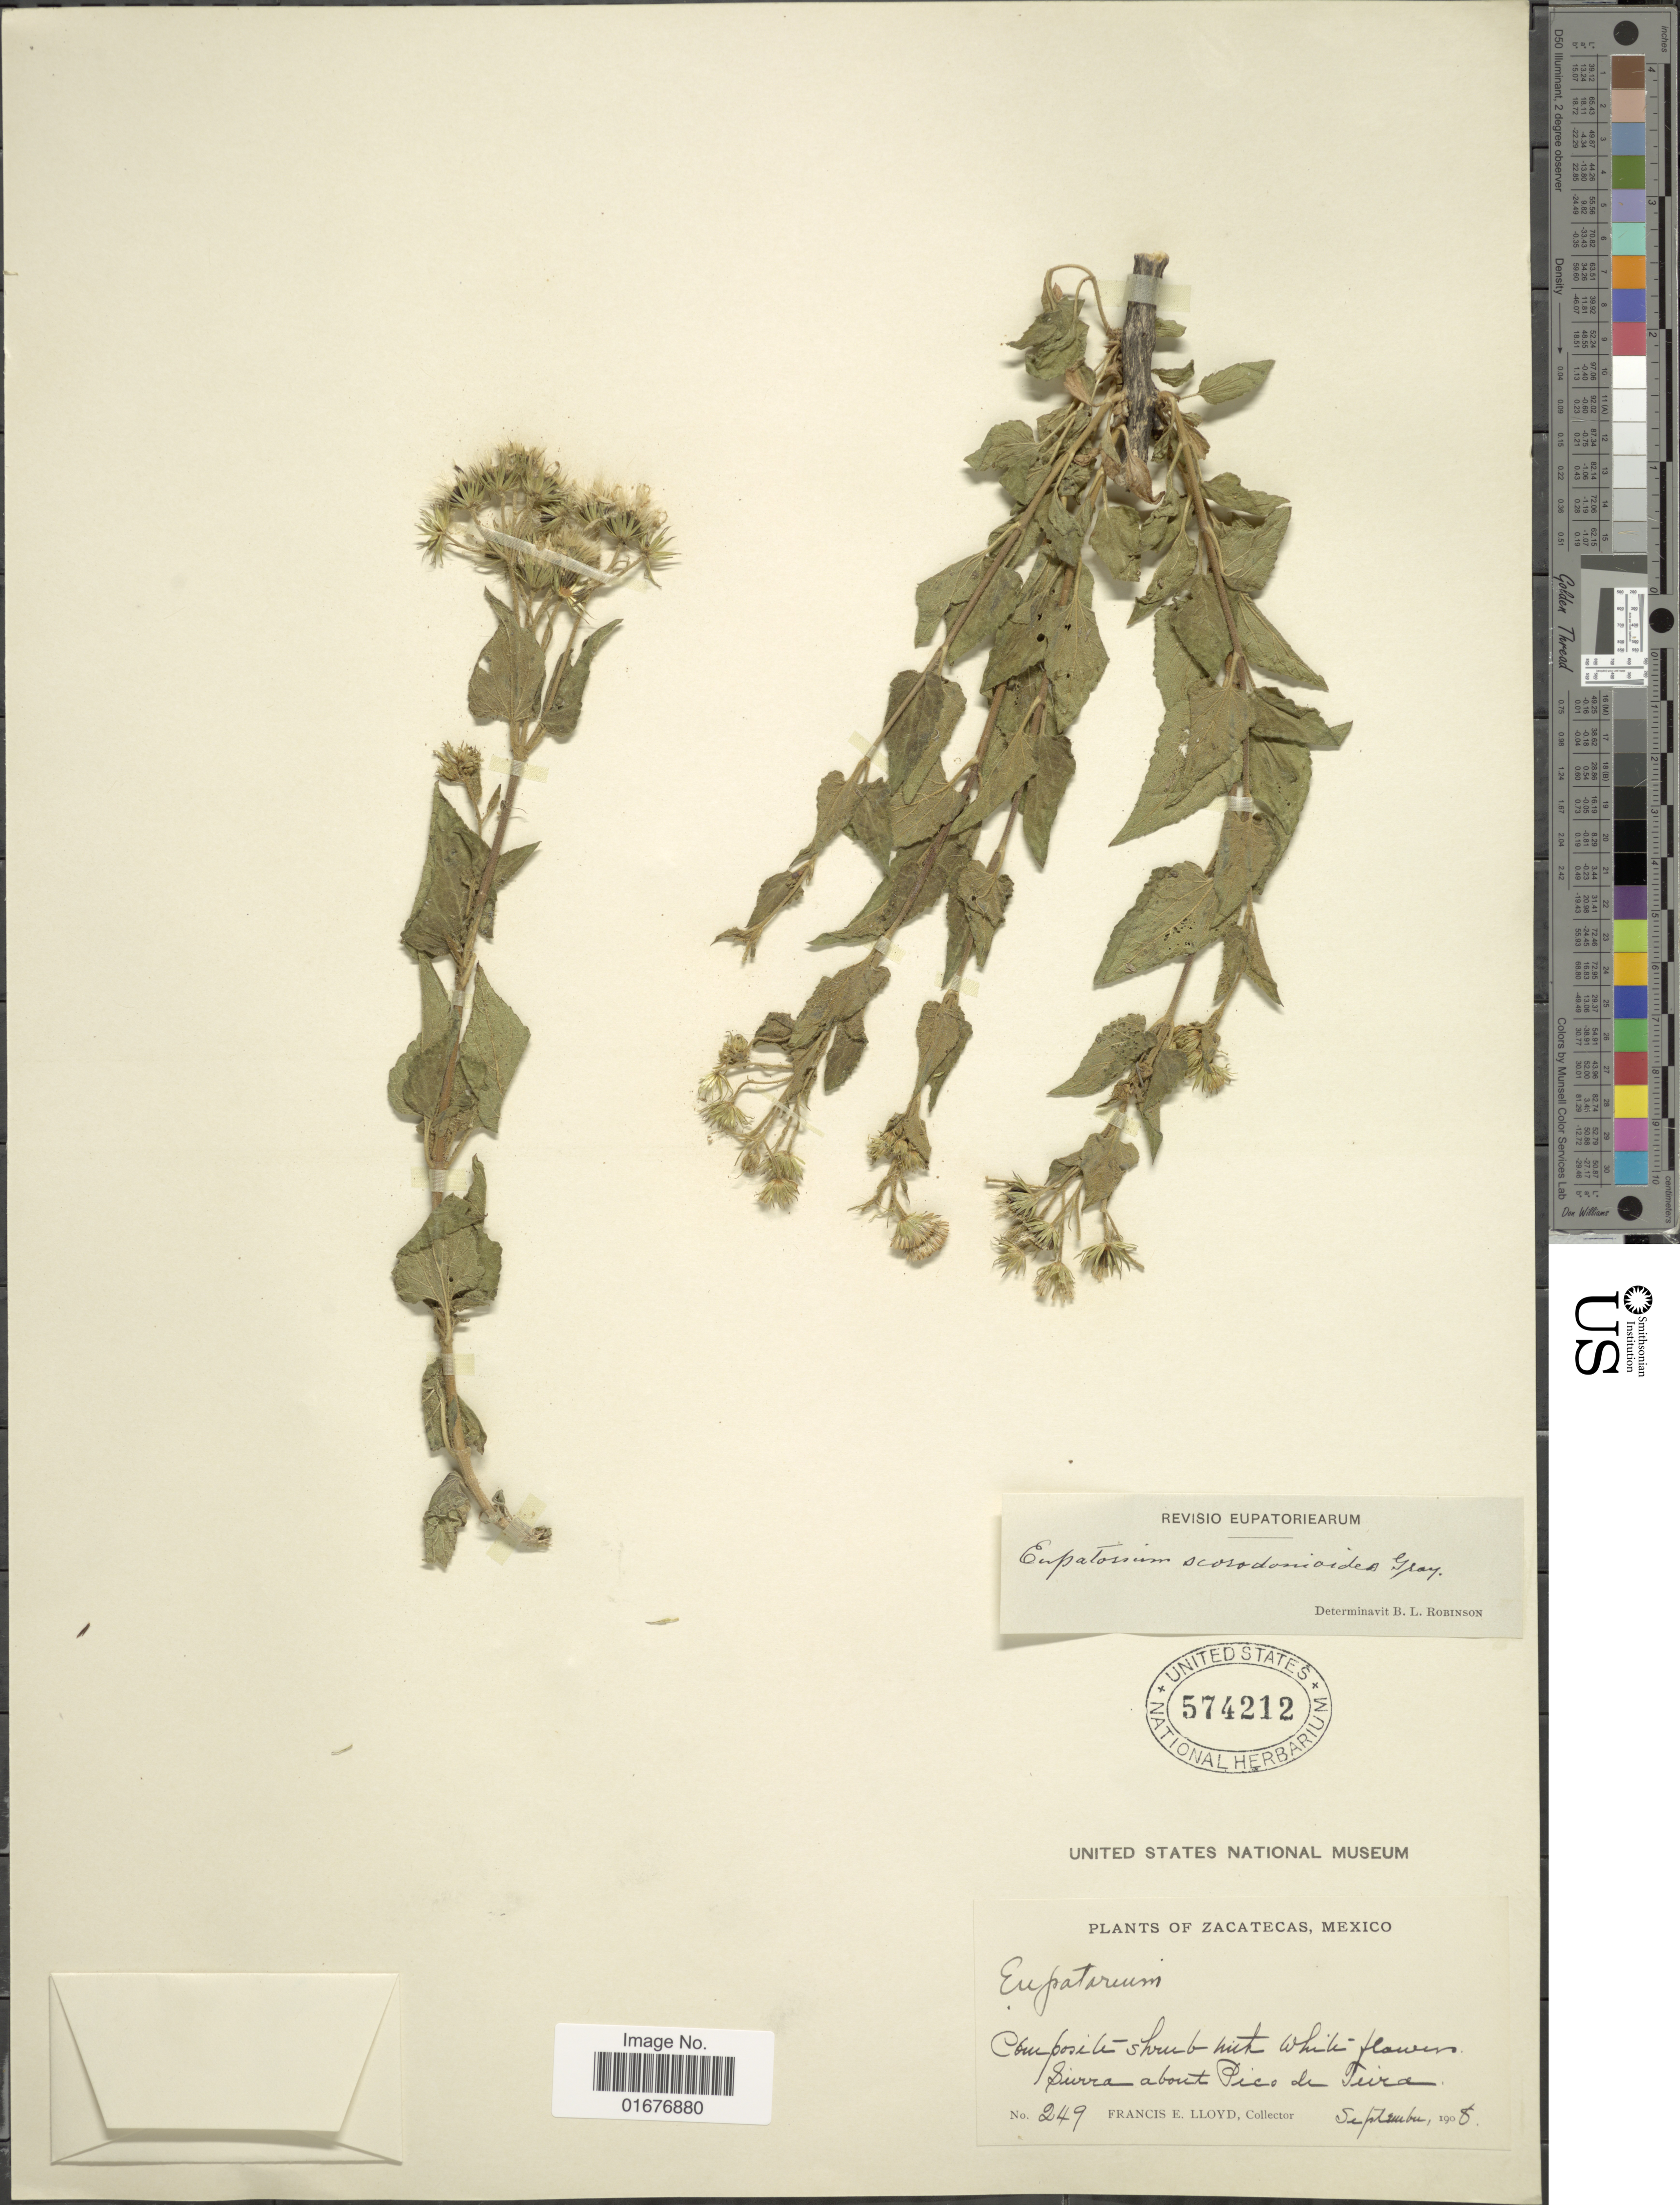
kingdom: Plantae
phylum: Tracheophyta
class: Magnoliopsida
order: Asterales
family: Asteraceae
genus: Ageratina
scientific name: Ageratina scorodonioides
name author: (A. Gray) R.M. King & H. Rob.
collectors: Lloyd, C. E.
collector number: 249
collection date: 1908-09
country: Mexico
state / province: Zacatecas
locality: Sierra about Pico de Feira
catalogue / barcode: US 574212